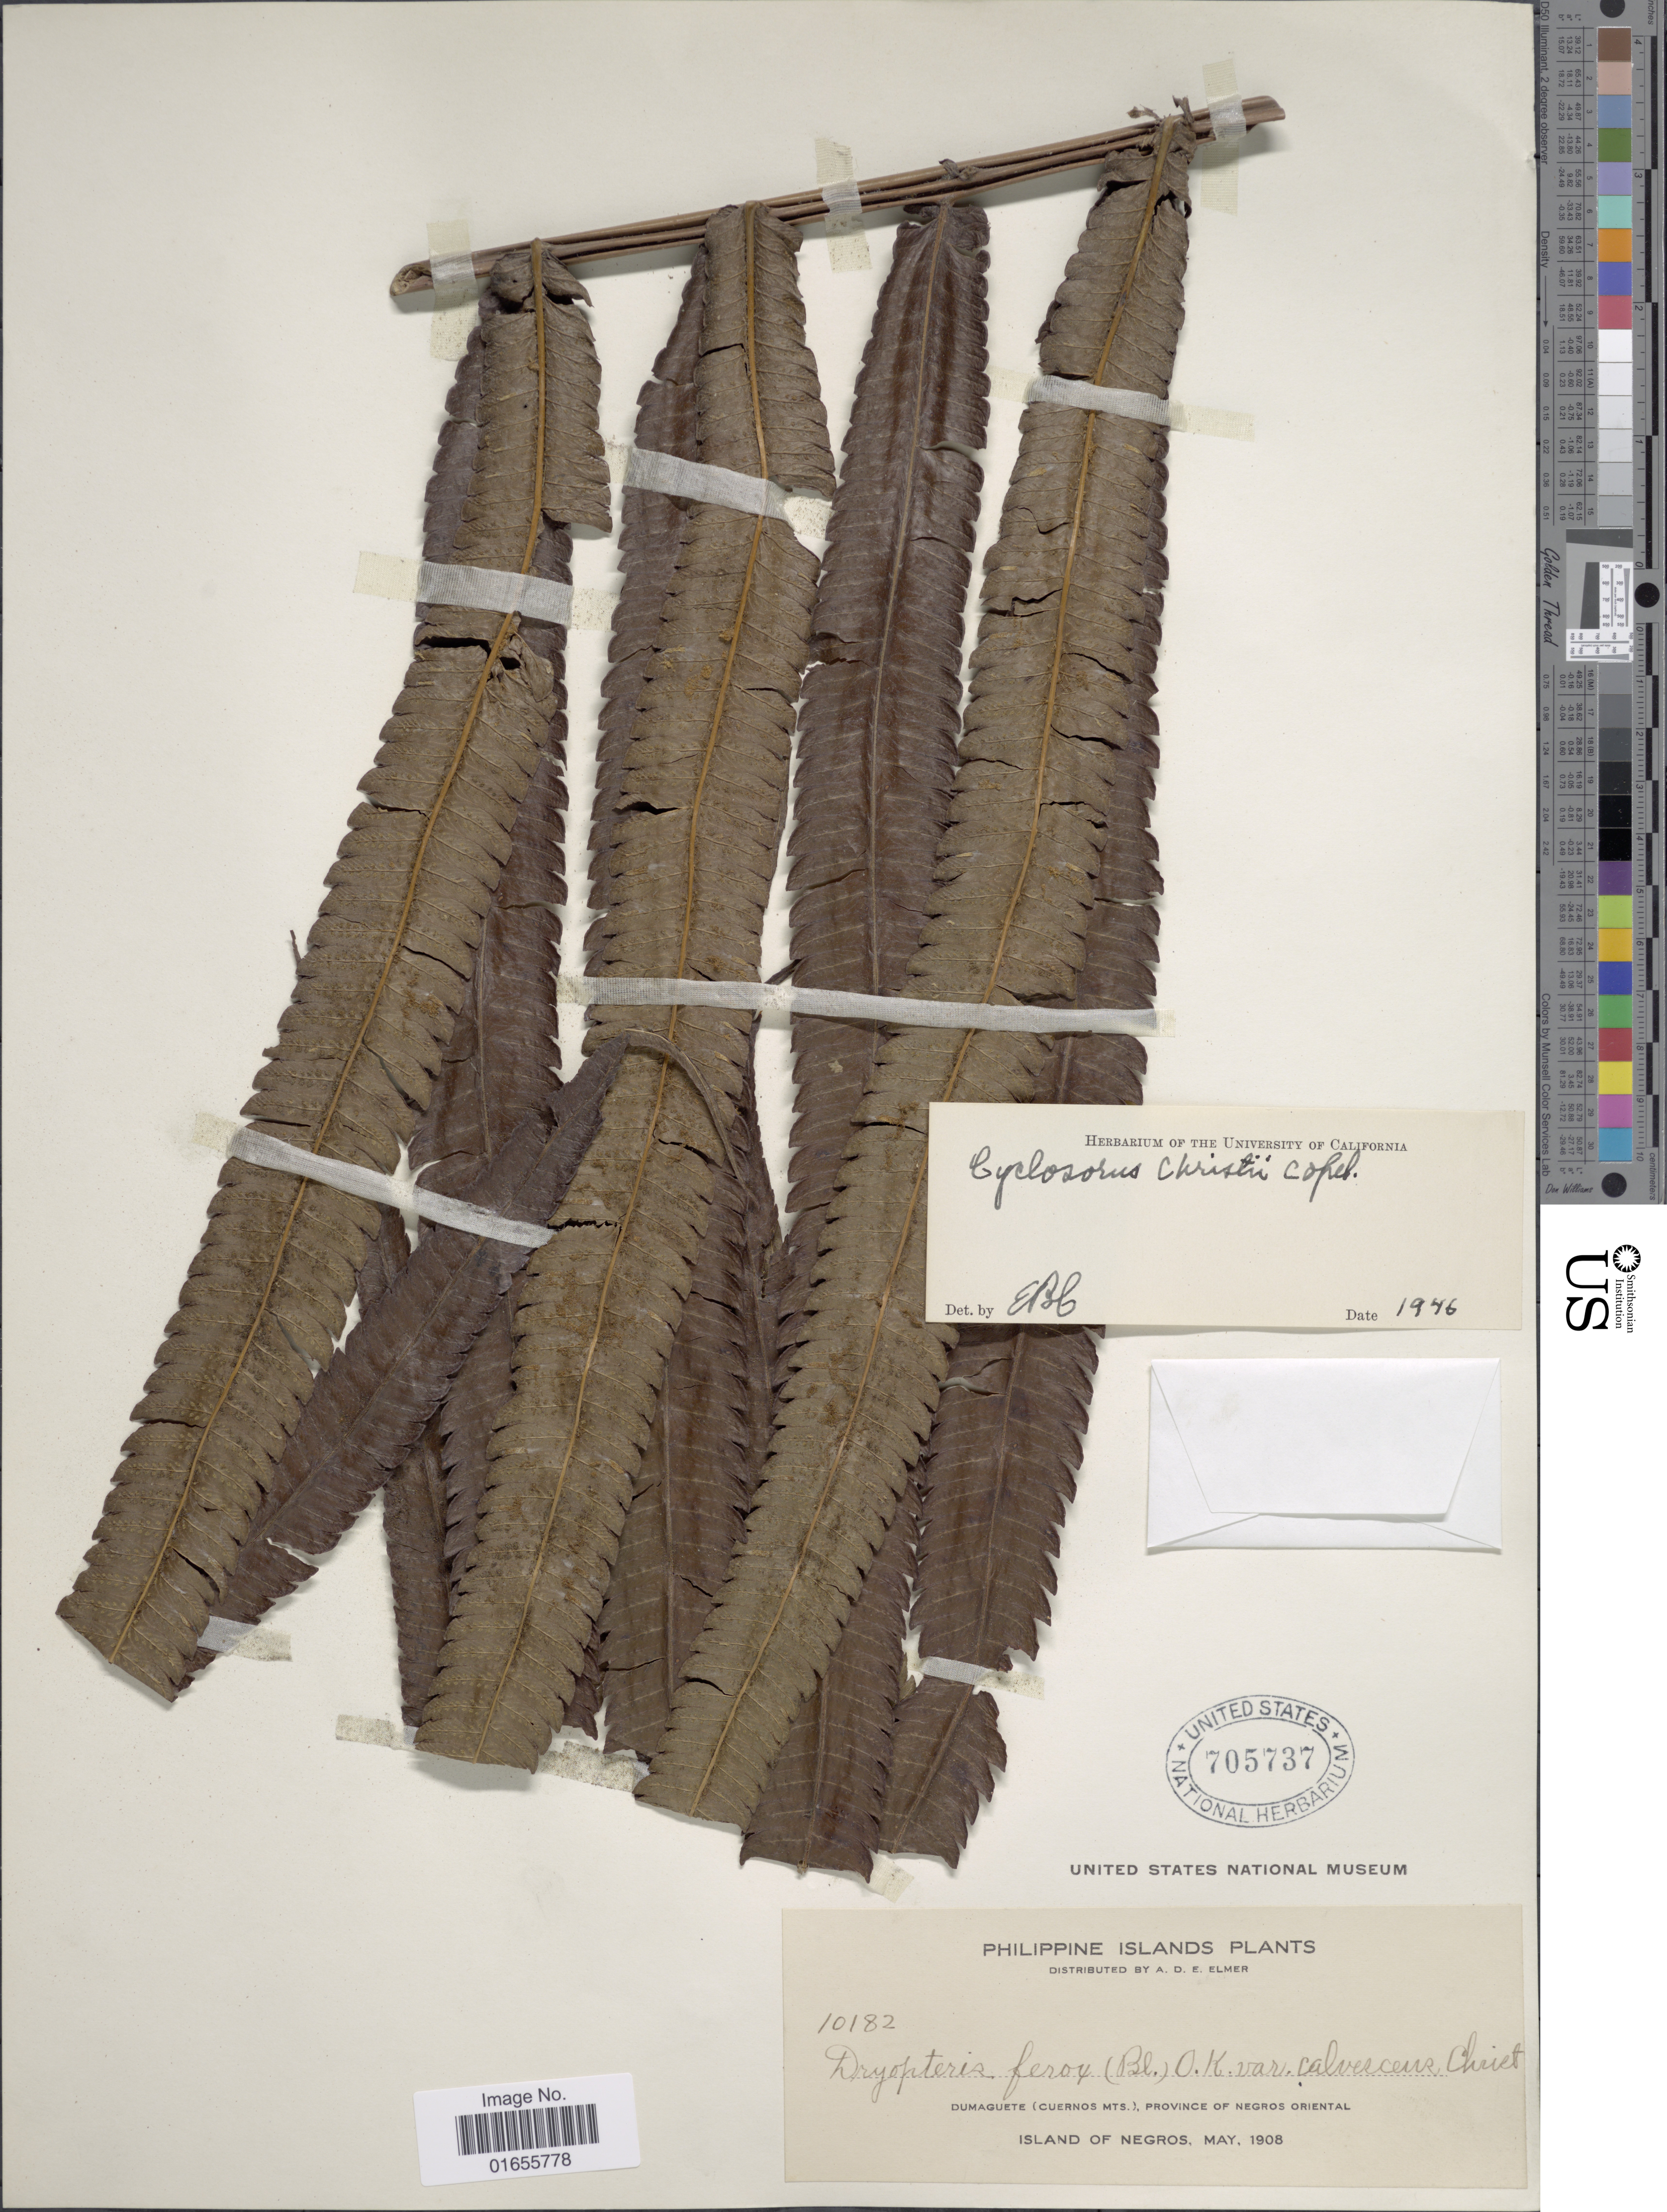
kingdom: Plantae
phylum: Tracheophyta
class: Polypodiopsida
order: Polypodiales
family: Thelypteridaceae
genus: Chingia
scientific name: Chingia christii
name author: (Copel.) Holttum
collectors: A. D. E. Elmer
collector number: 10182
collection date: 1908-05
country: Philippines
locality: Dumaquete (Cuernos Mts.) Province of Negros Oriental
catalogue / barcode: US 705737